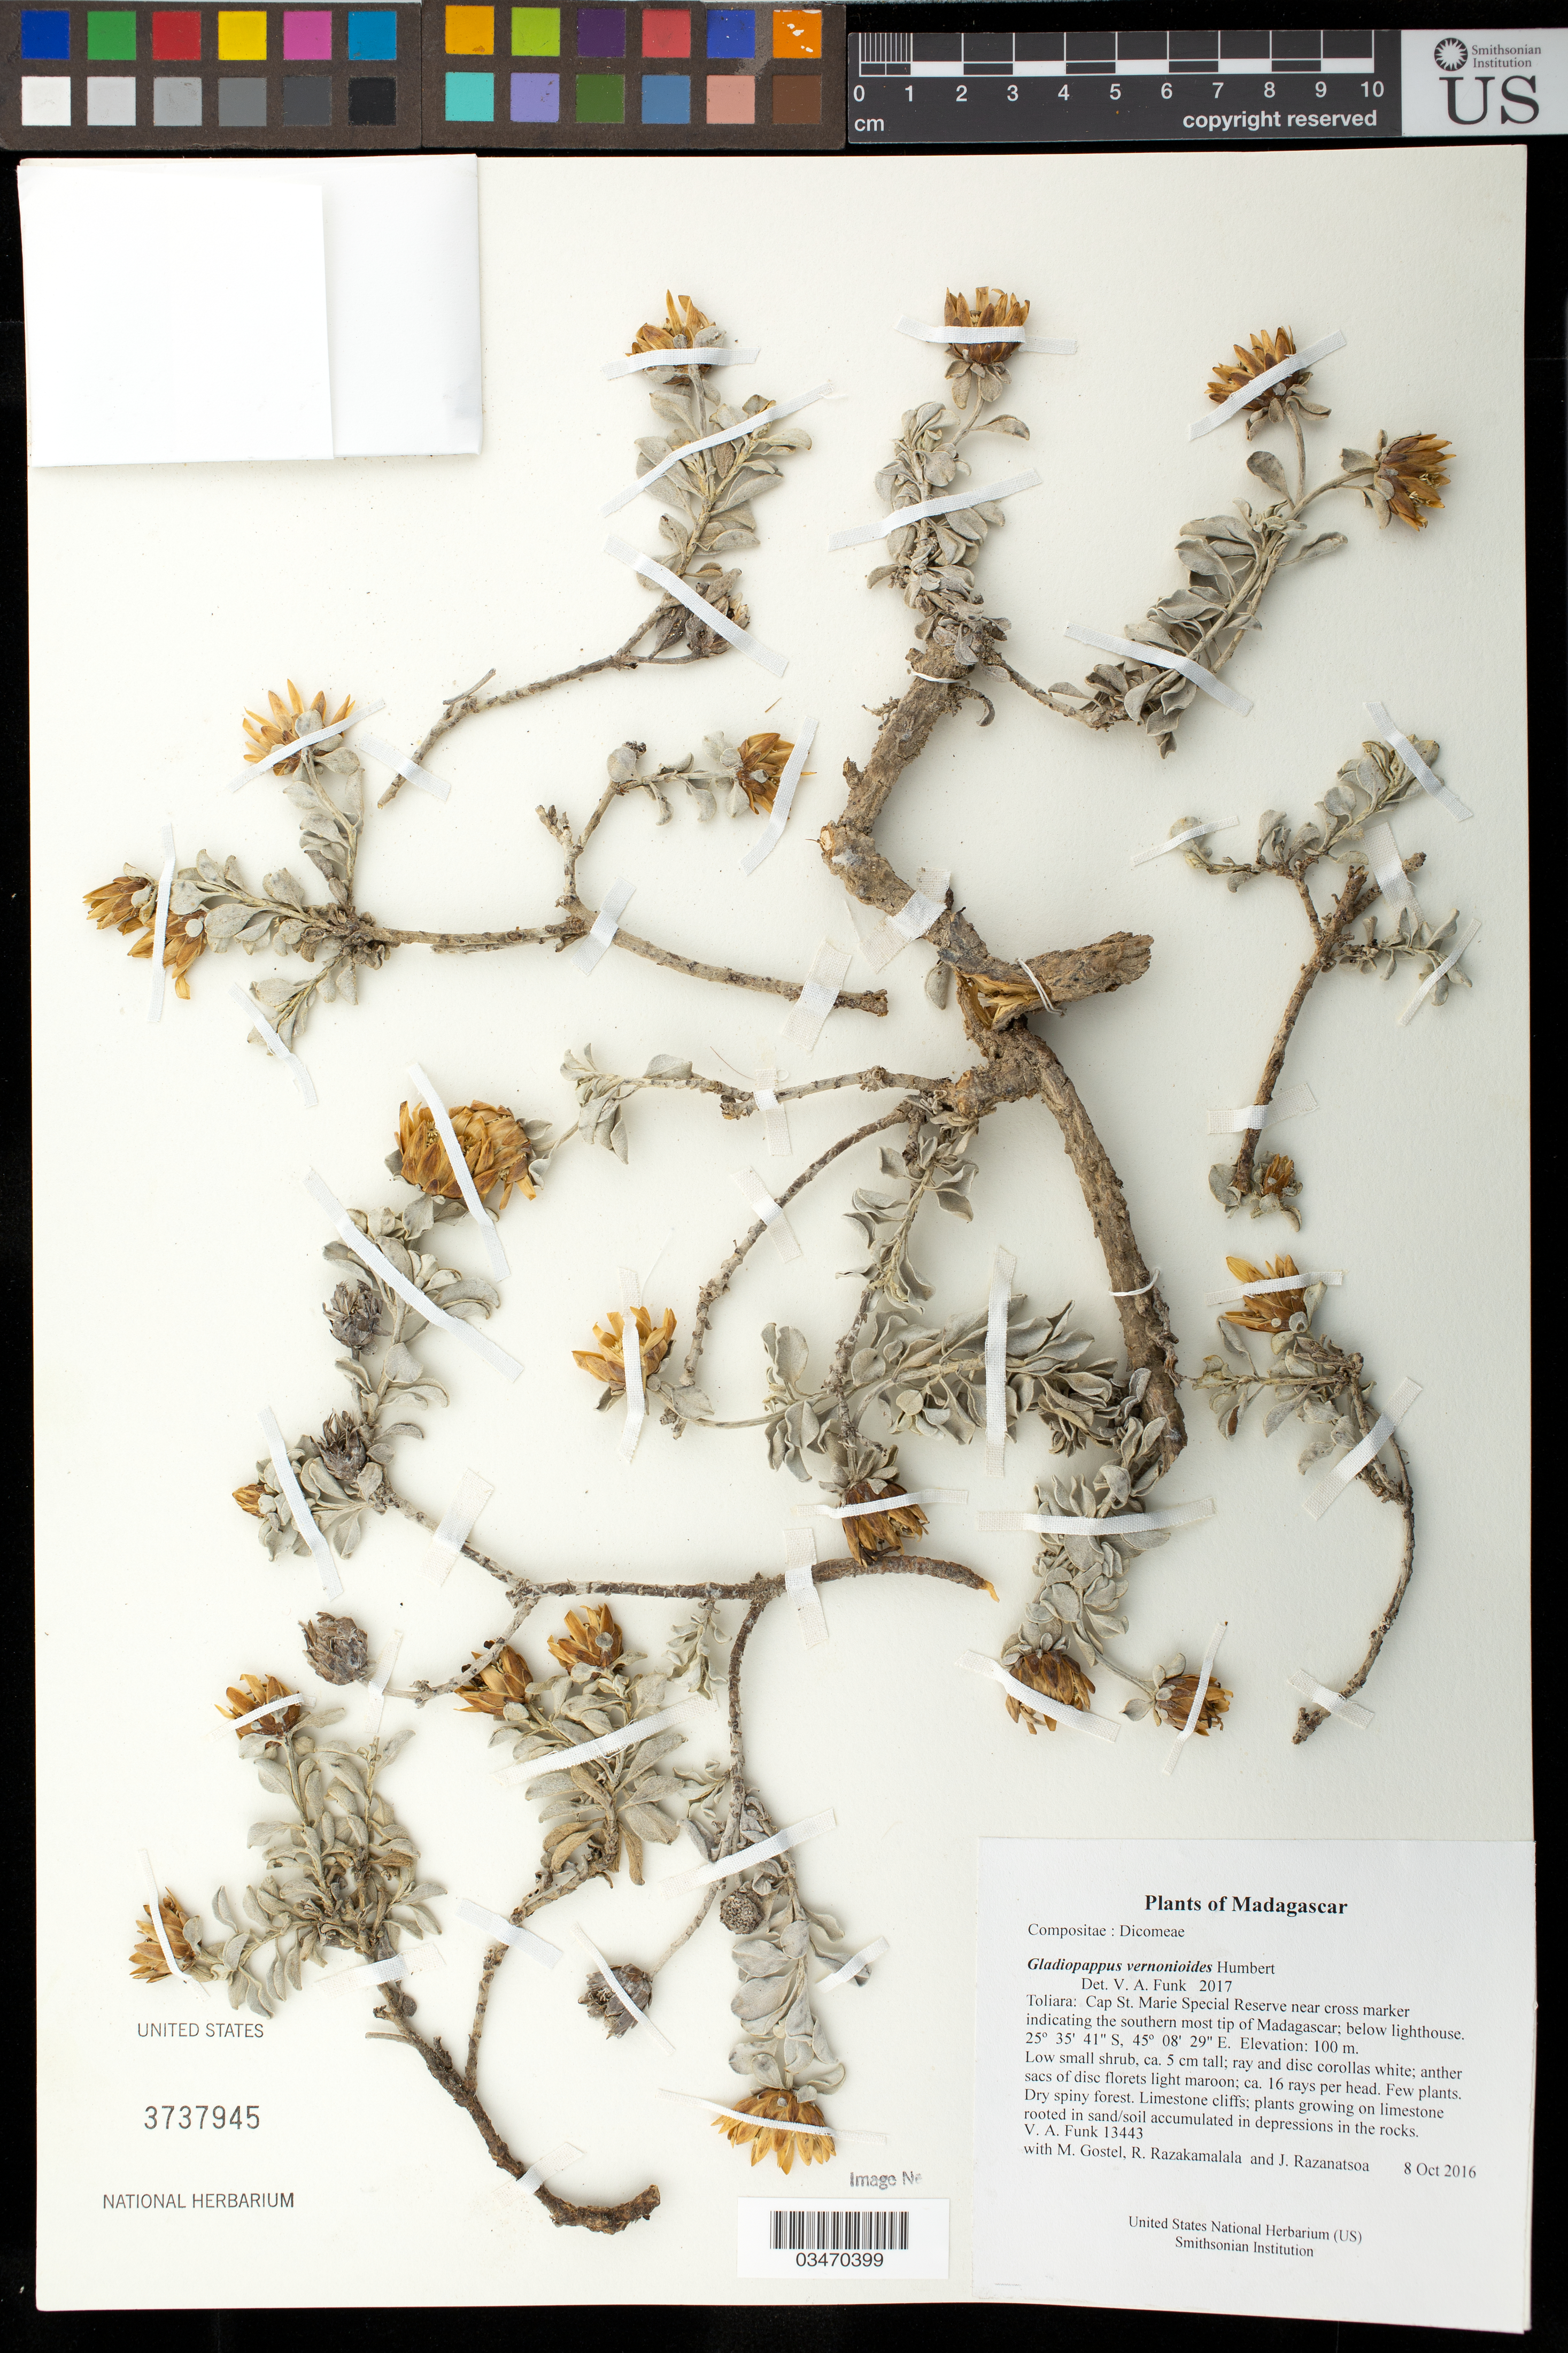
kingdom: Plantae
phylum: Tracheophyta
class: Magnoliopsida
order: Asterales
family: Asteraceae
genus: Gladiopappus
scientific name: Gladiopappus vernonioides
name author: Humbert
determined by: Funk, Vicki A., (BOT), Smithsonian Institution - National Museum of Natural History (UNITED STATES)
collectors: M. R. Gostel, R. Razakamalala & J. Razanatsoa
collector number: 13443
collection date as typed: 8 Oct 2016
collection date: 2016-10-08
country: Madagascar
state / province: Androy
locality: Cap St. Marie Special Reserve near cross marker indicating the southern most tip of Madagascar; below lighthouse.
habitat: Dry spiny forest. Limestone cliffs; plants growing on limestone rooted in sand/soil accumulated in depressions in the rocks.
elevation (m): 100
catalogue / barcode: US 3737945